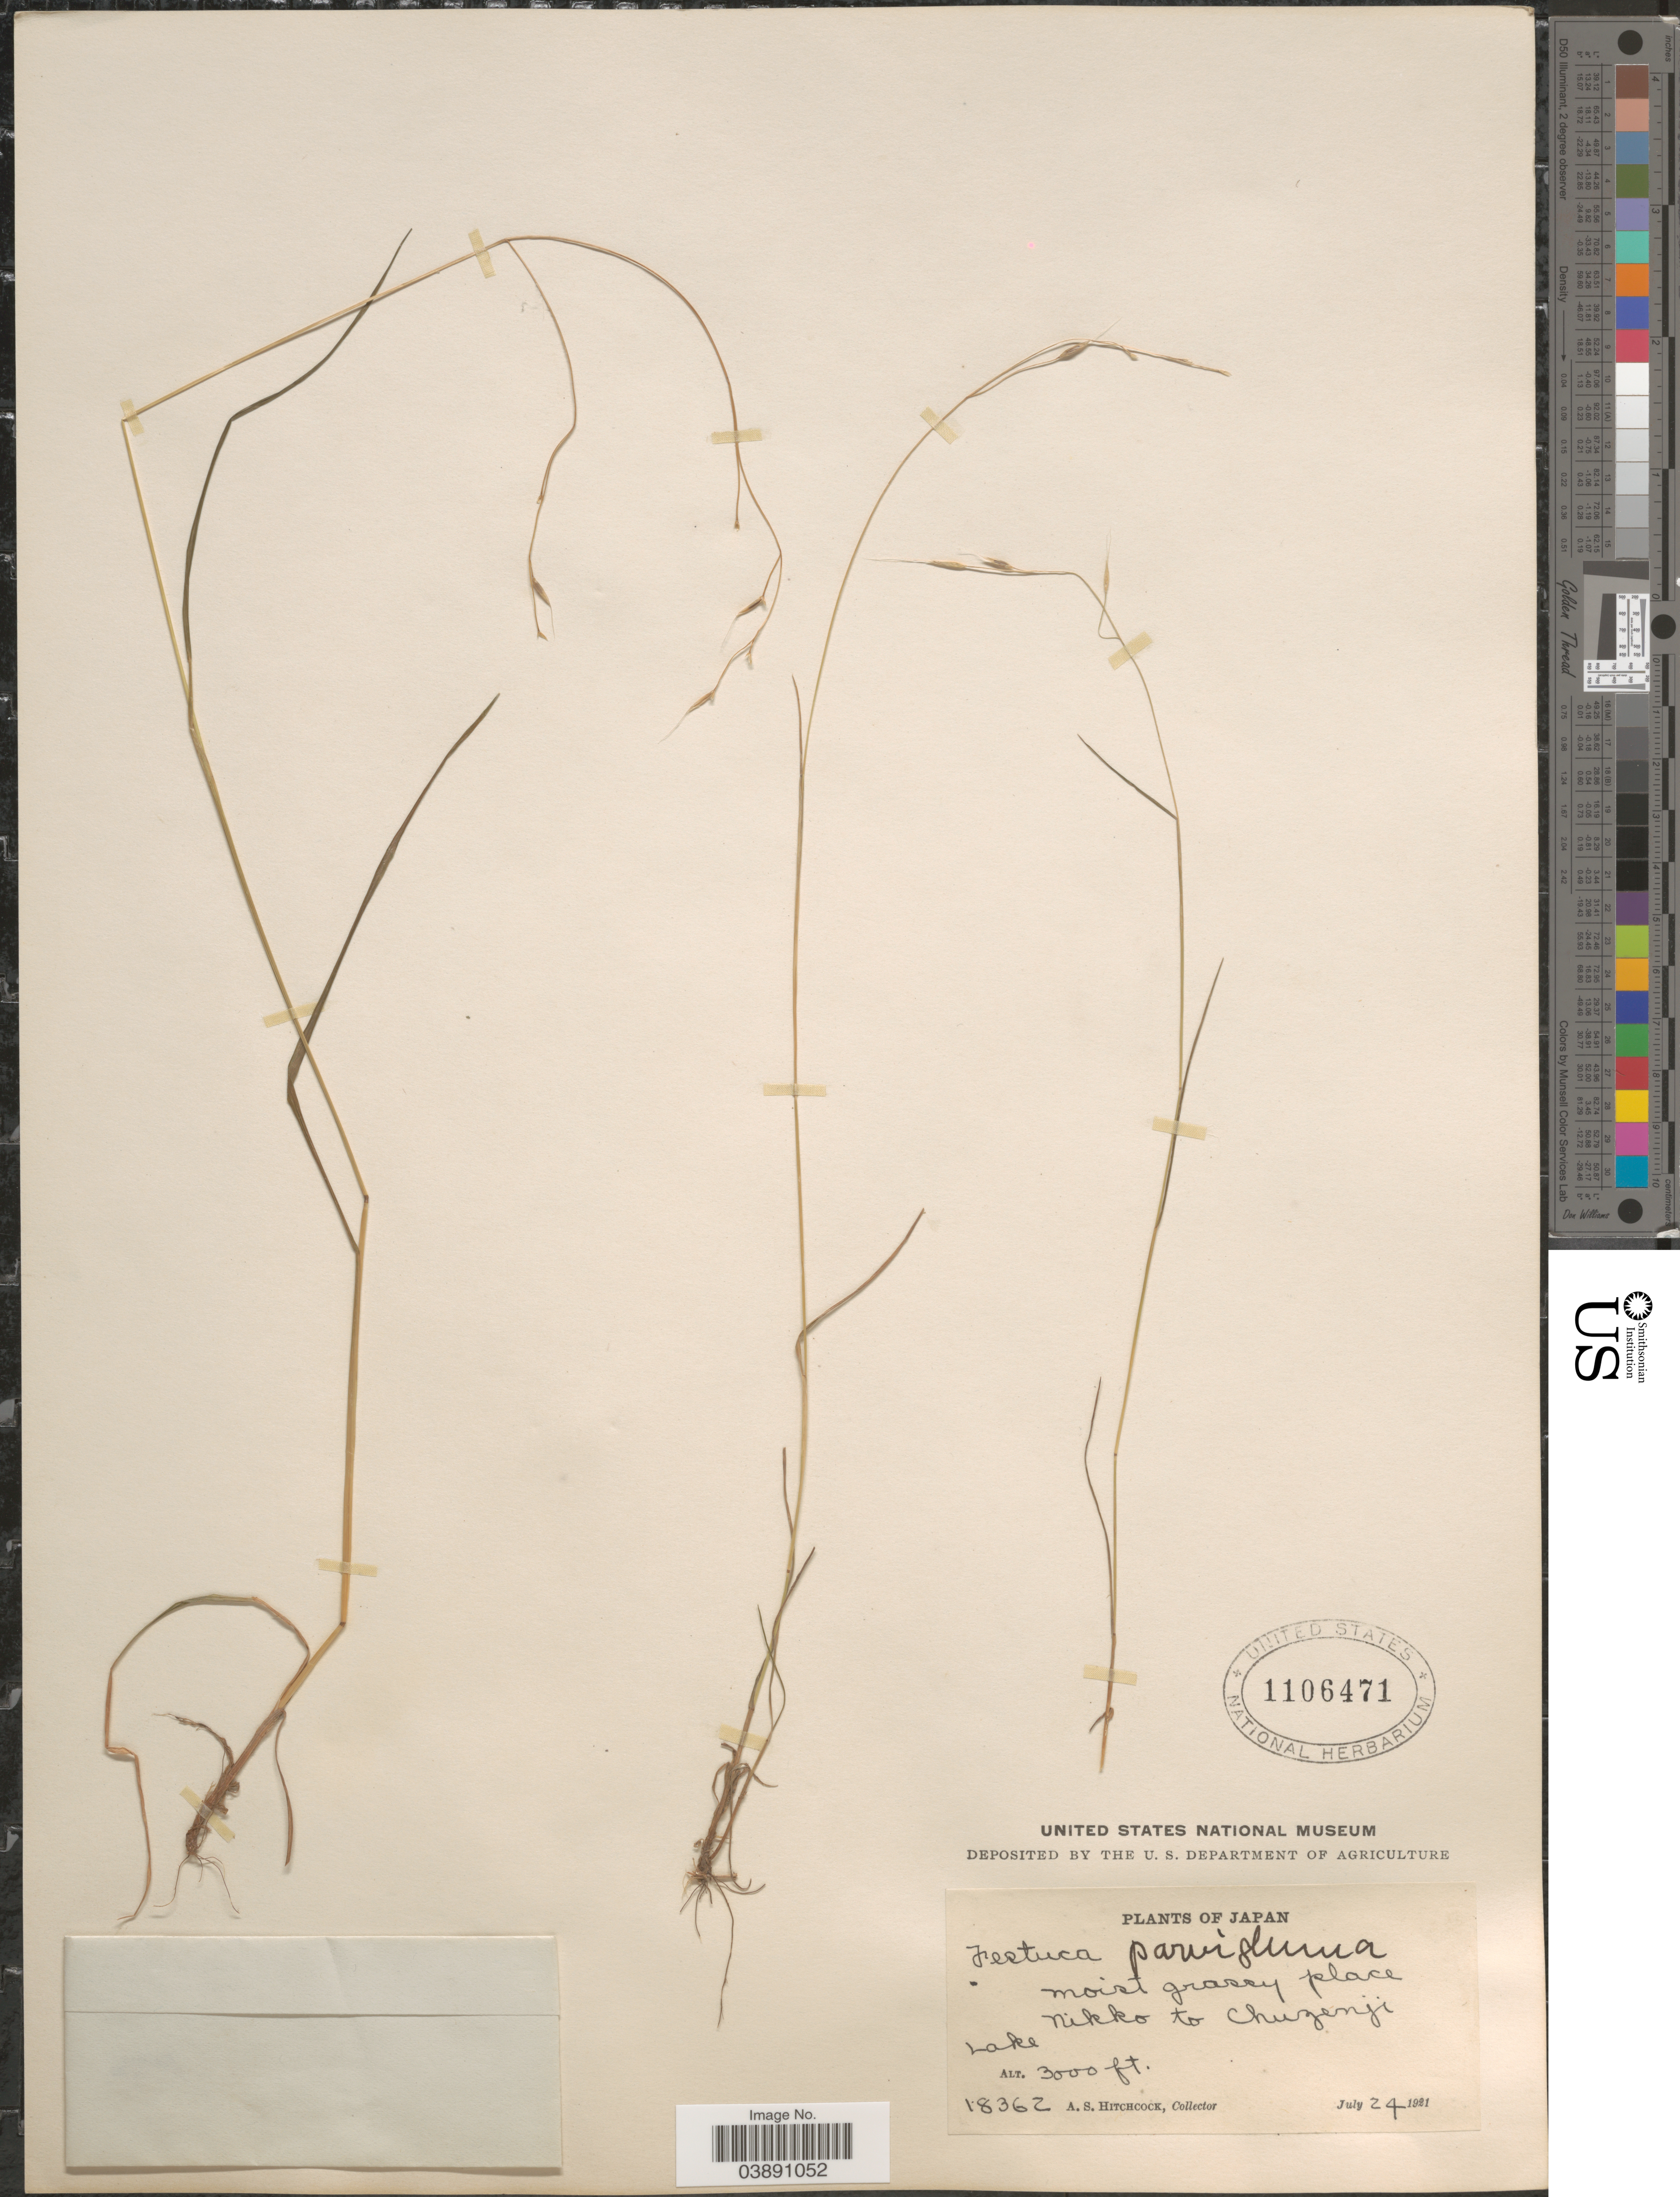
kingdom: Plantae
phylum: Tracheophyta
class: Liliopsida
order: Poales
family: Poaceae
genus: Festuca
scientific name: Festuca parvigluma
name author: Steud.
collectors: A. S. Hitchcock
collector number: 18362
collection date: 1921-07-24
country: Japan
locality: Moist grassy place, Nikko to Chuzenji Lake.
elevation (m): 914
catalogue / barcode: US 1106471